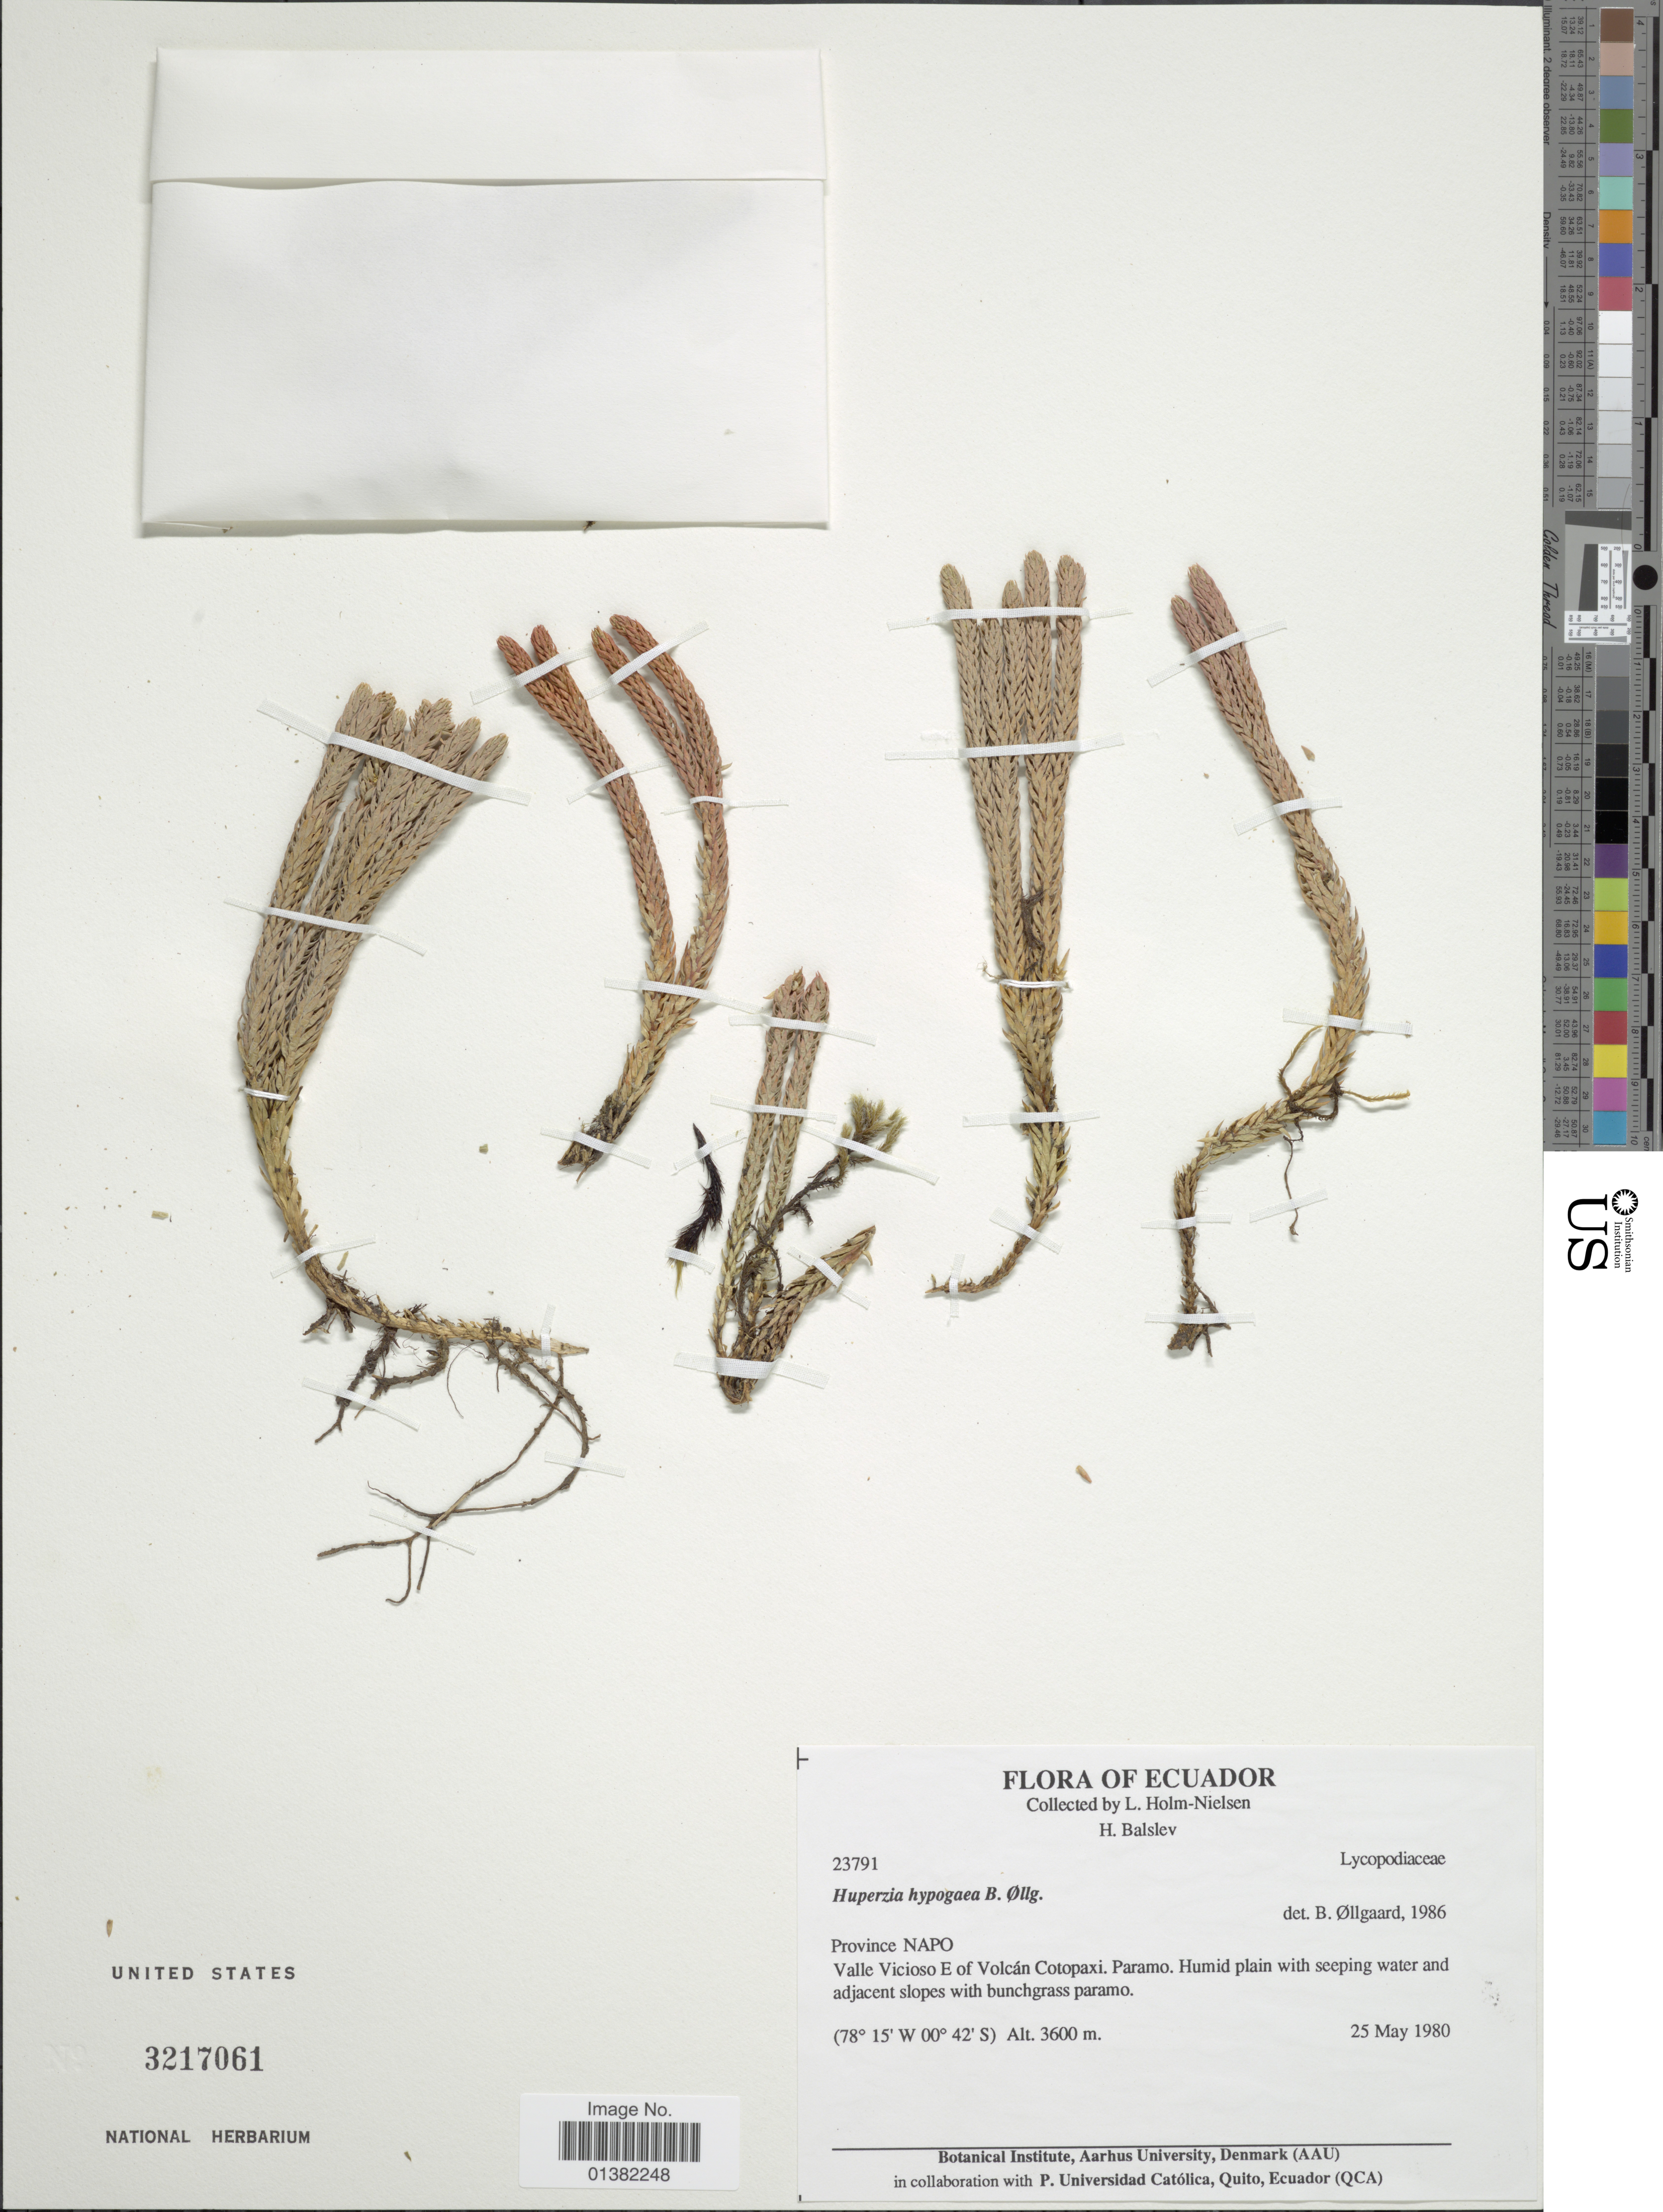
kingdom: Plantae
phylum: Tracheophyta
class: Lycopodiopsida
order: Lycopodiales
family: Lycopodiaceae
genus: Phlegmariurus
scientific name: Phlegmariurus hypogaeus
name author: (B. Øllg.) B. Øllg.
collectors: L. B. Holm-Nielsen & H. Balslev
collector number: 23791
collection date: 1980-05-25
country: Ecuador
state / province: Napo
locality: Valle Vicioso E of Volcán Cotopaxi. Paramo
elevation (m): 3600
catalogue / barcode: US 3217061